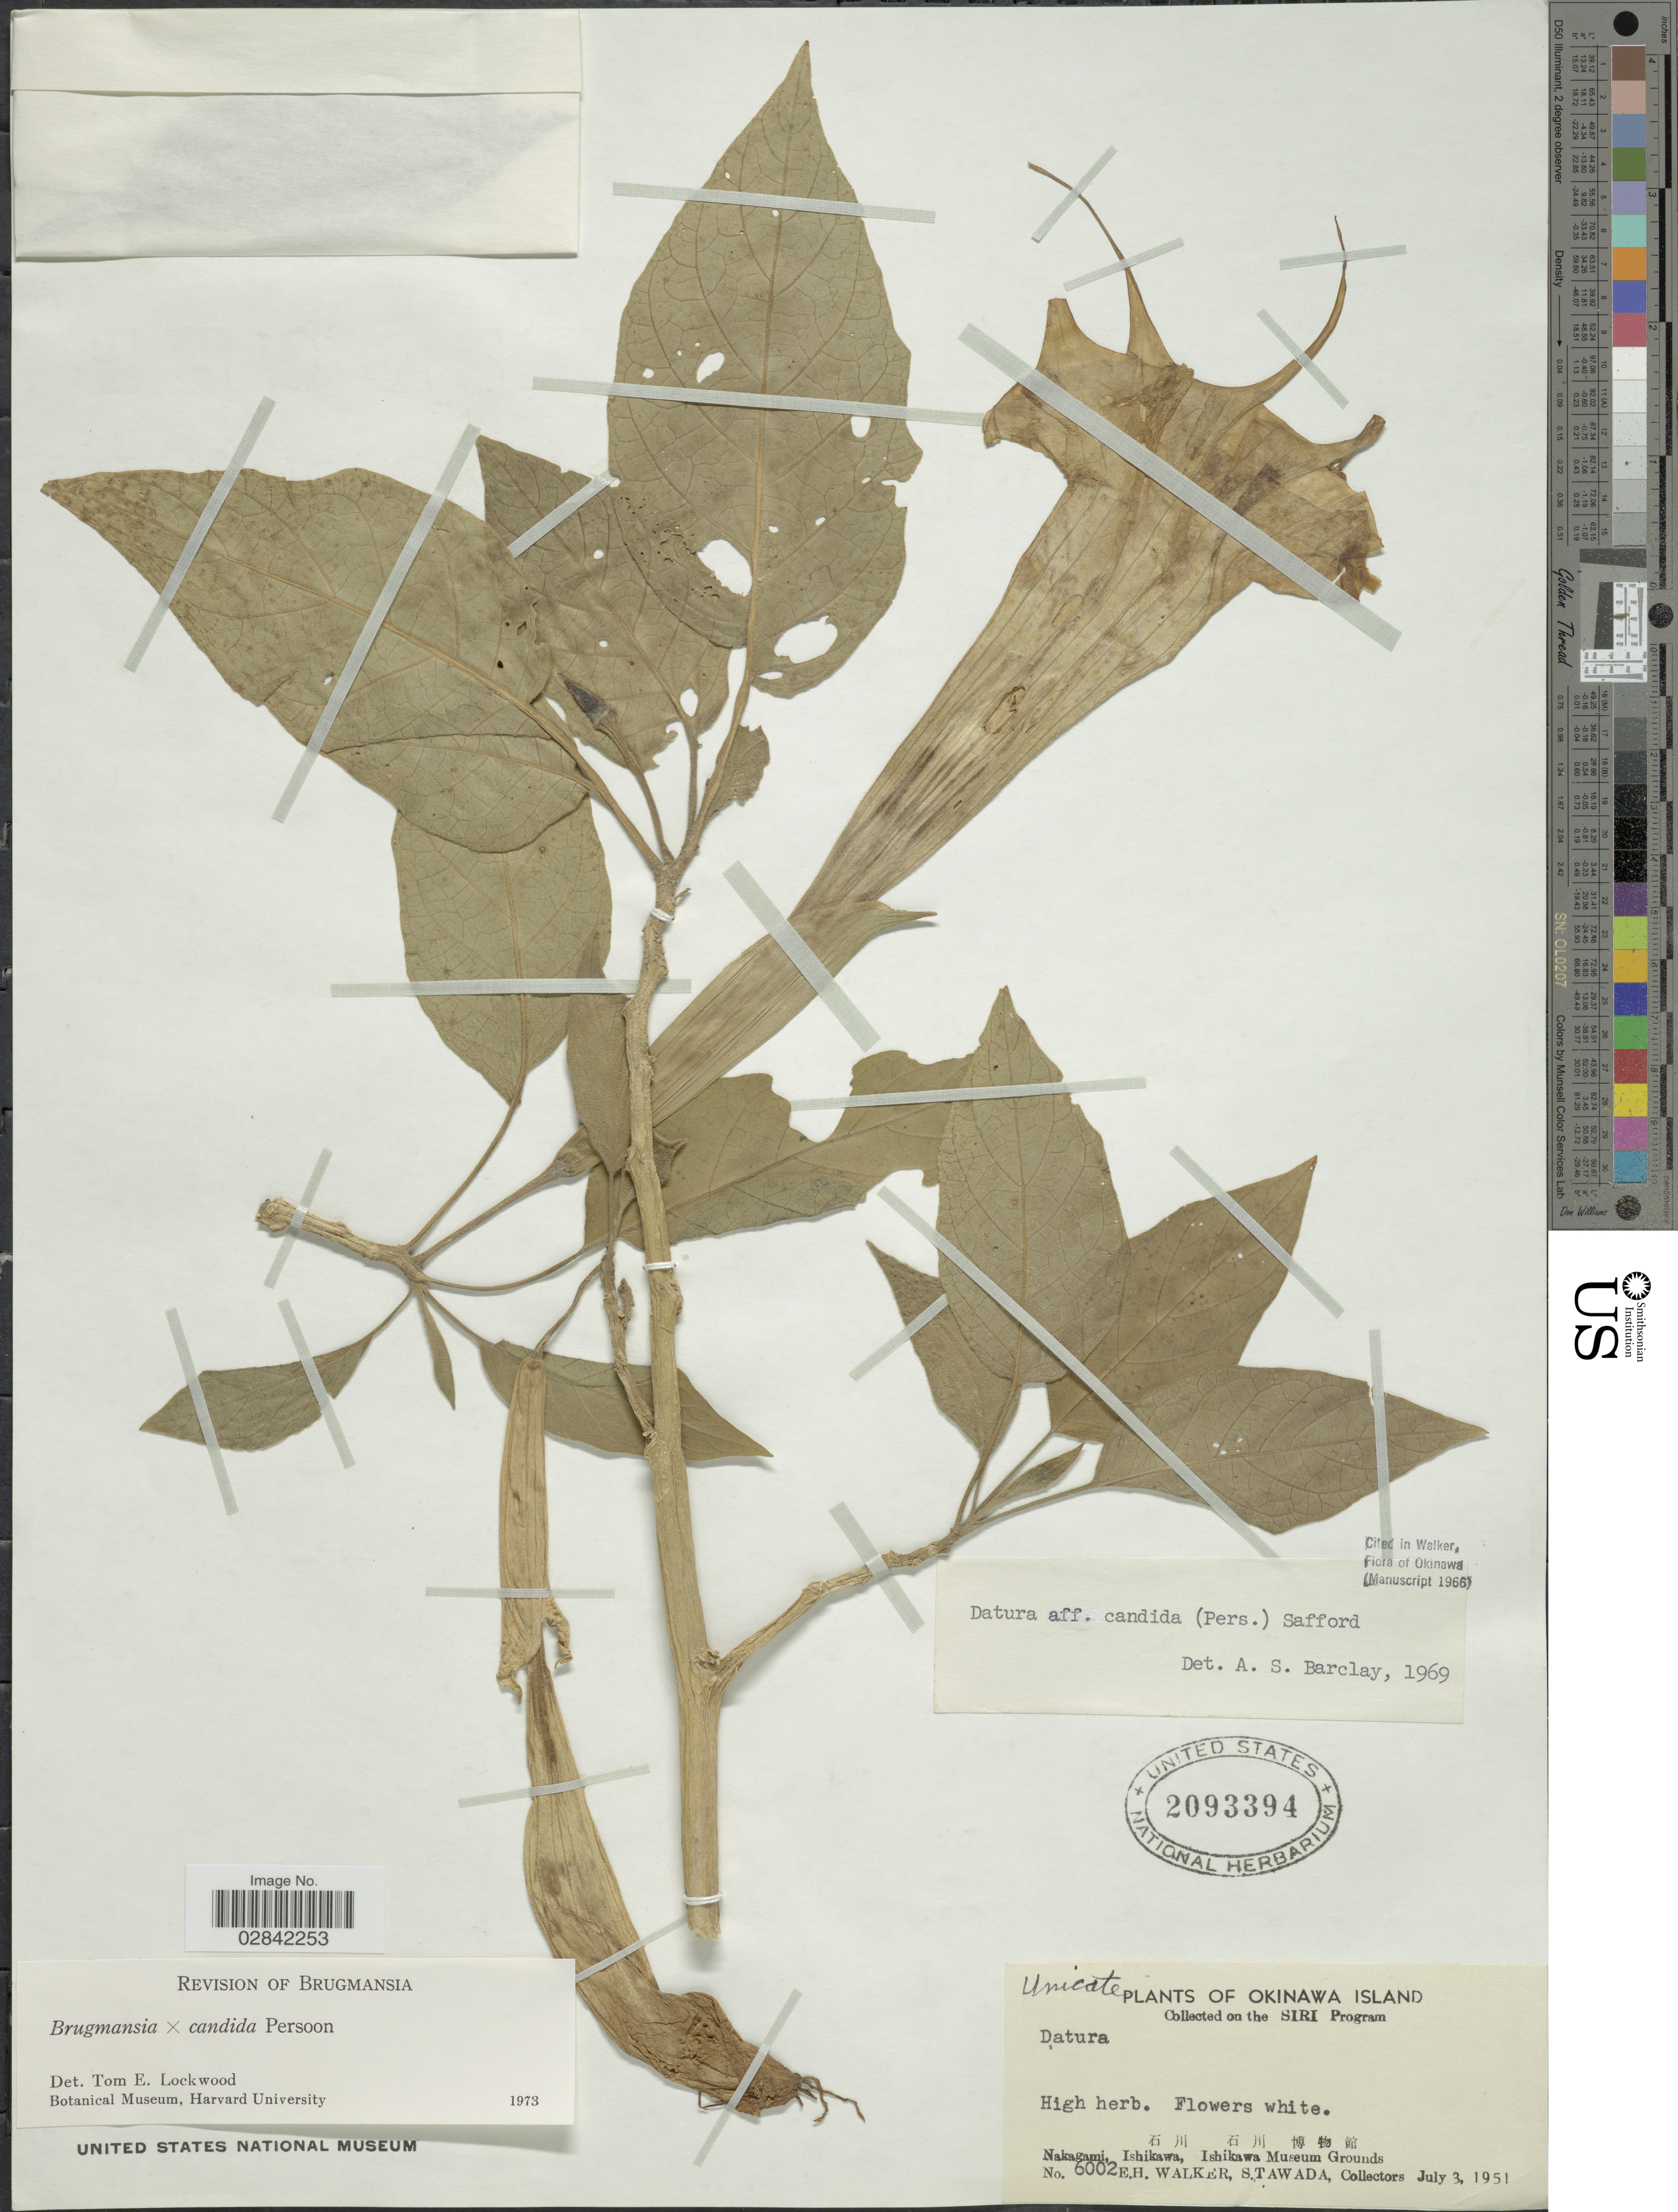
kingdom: Plantae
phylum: Tracheophyta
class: Magnoliopsida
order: Solanales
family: Solanaceae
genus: Brugmansia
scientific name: Brugmansia x candida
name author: Pers.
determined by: Lockwood, T. E.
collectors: E. H. Walker & S. Tawada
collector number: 6002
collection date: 1951-07-03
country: Japan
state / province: Okinawa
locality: Okinawa Island, Nakagami, Ishikawa, Ishikawa Museum Grounds.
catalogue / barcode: US 2093394